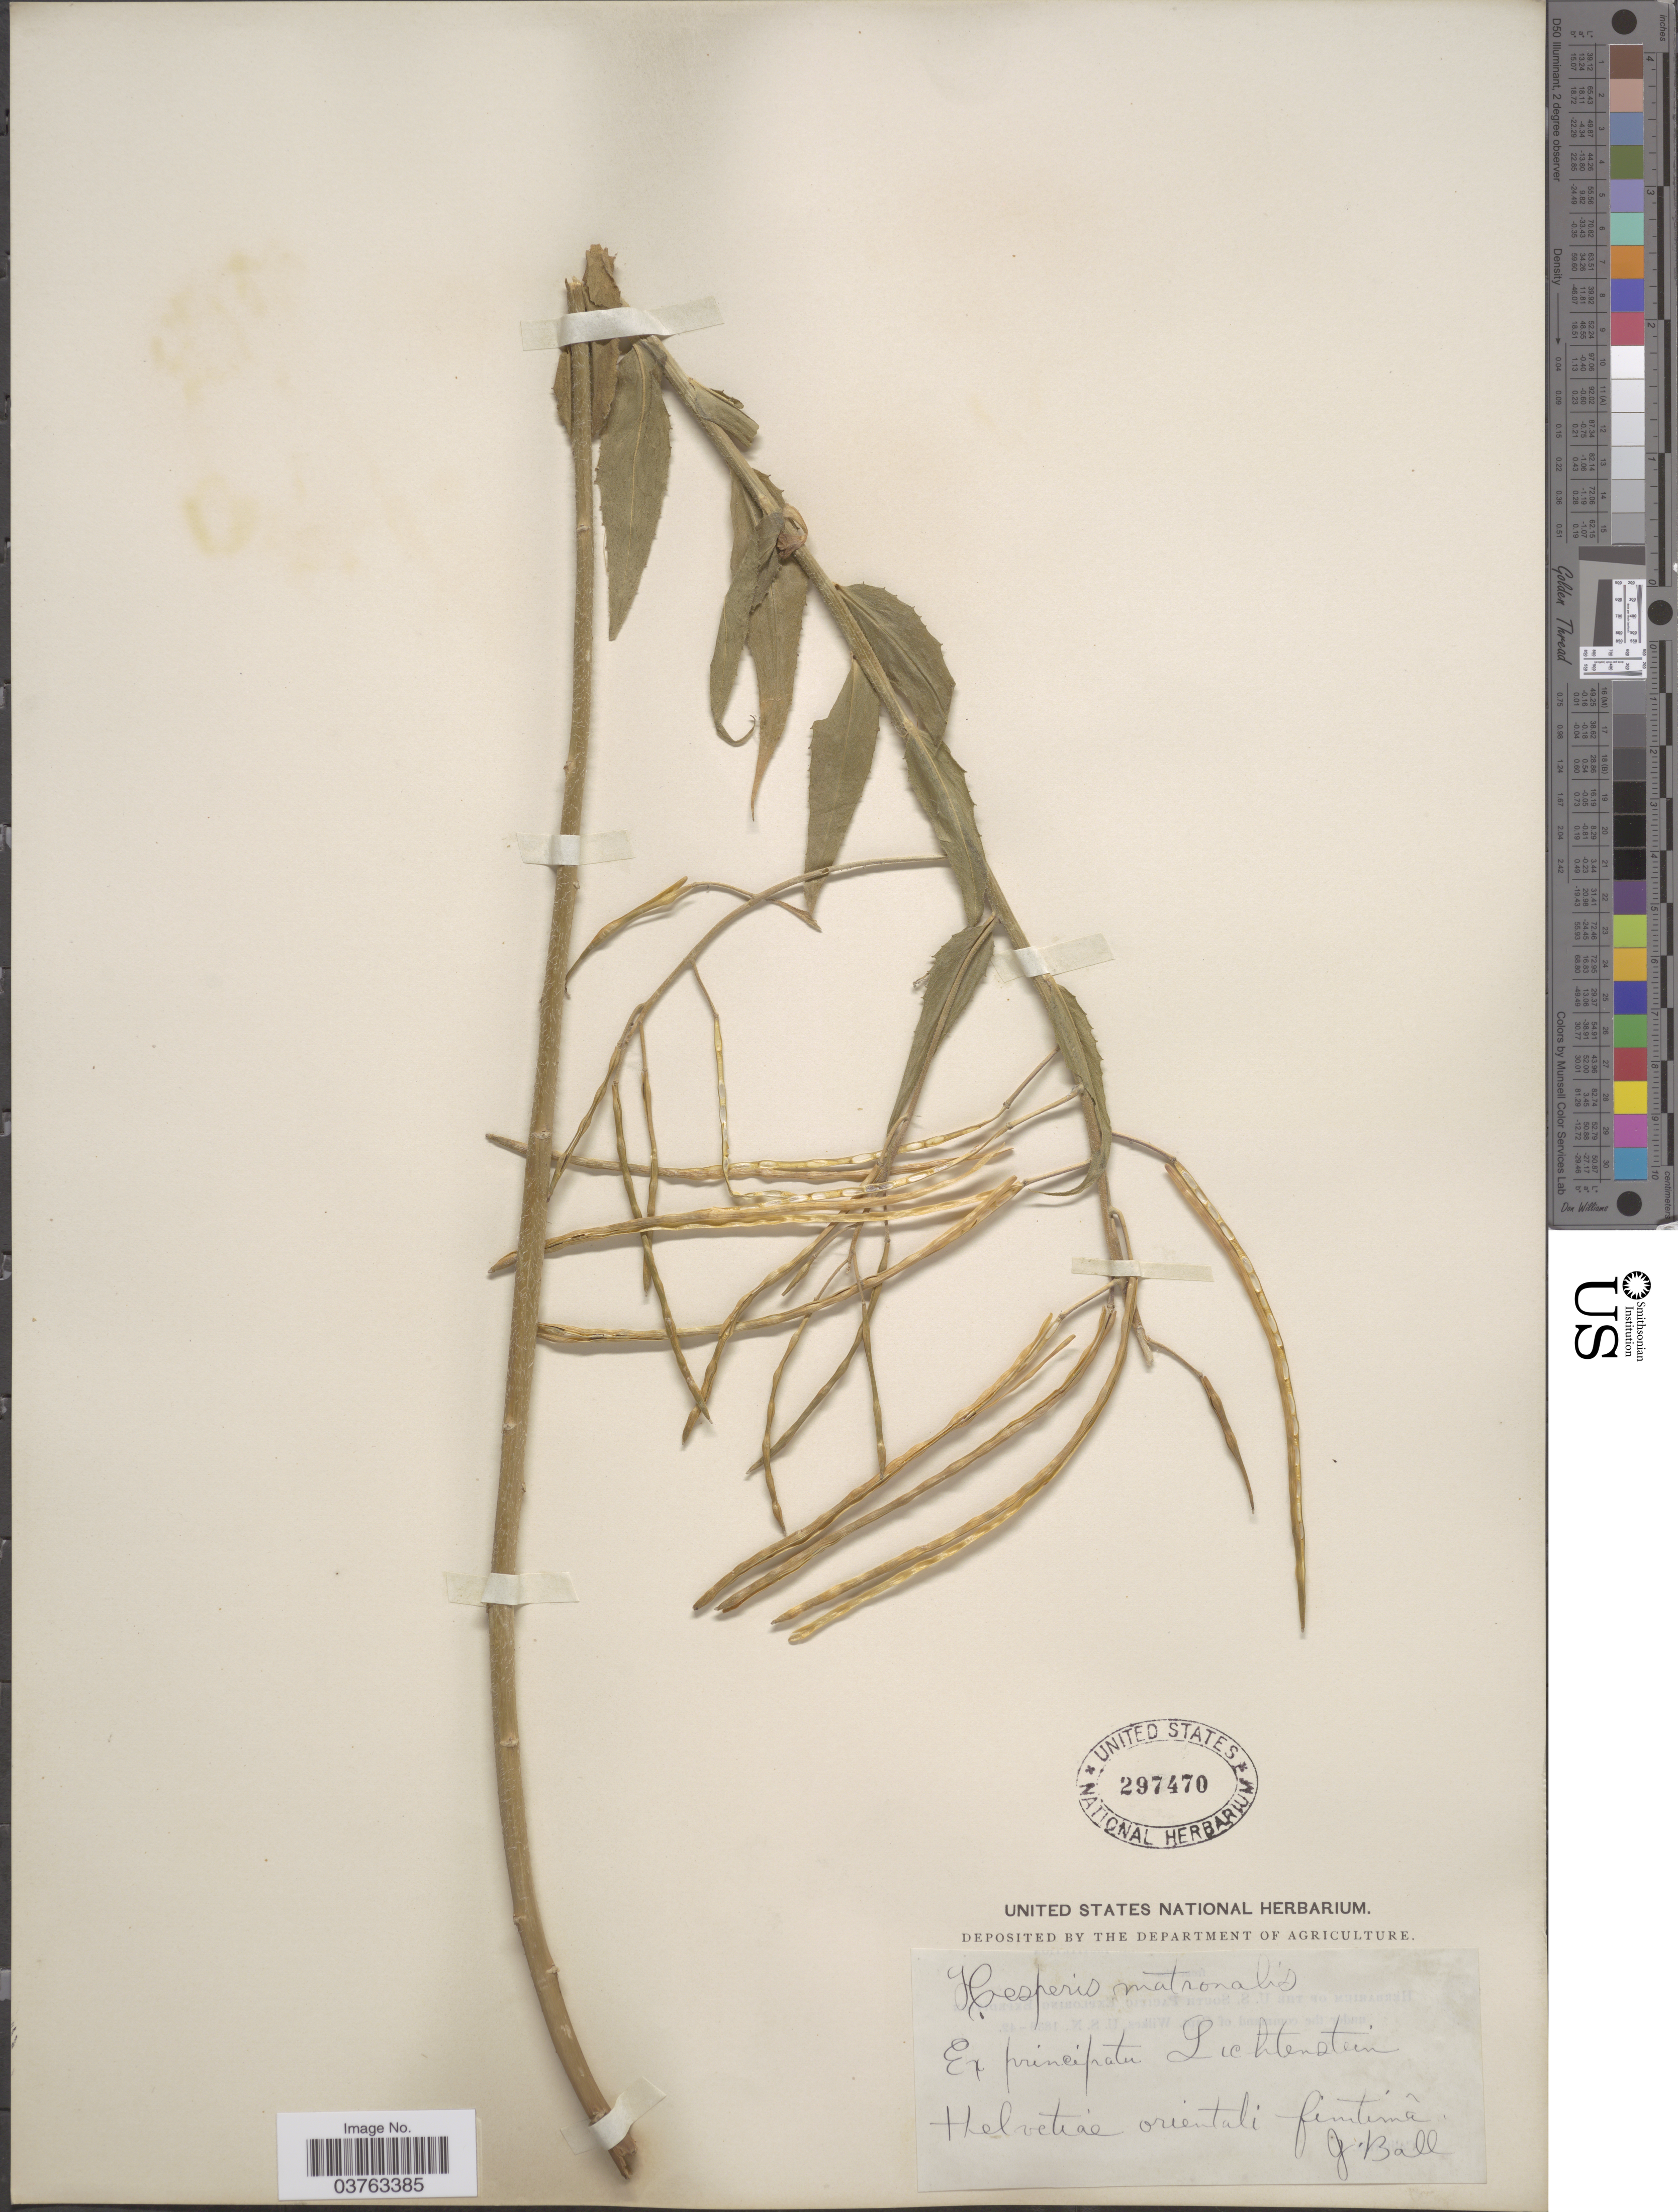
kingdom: Plantae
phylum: Tracheophyta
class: Magnoliopsida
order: Brassicales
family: Brassicaceae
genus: Hesperis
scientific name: Hesperis matronalis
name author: L.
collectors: J. Ball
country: Switzerland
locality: Ex principatu Lichtenstein. Helvetiæ orientali fimtimâ.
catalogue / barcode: US 297470